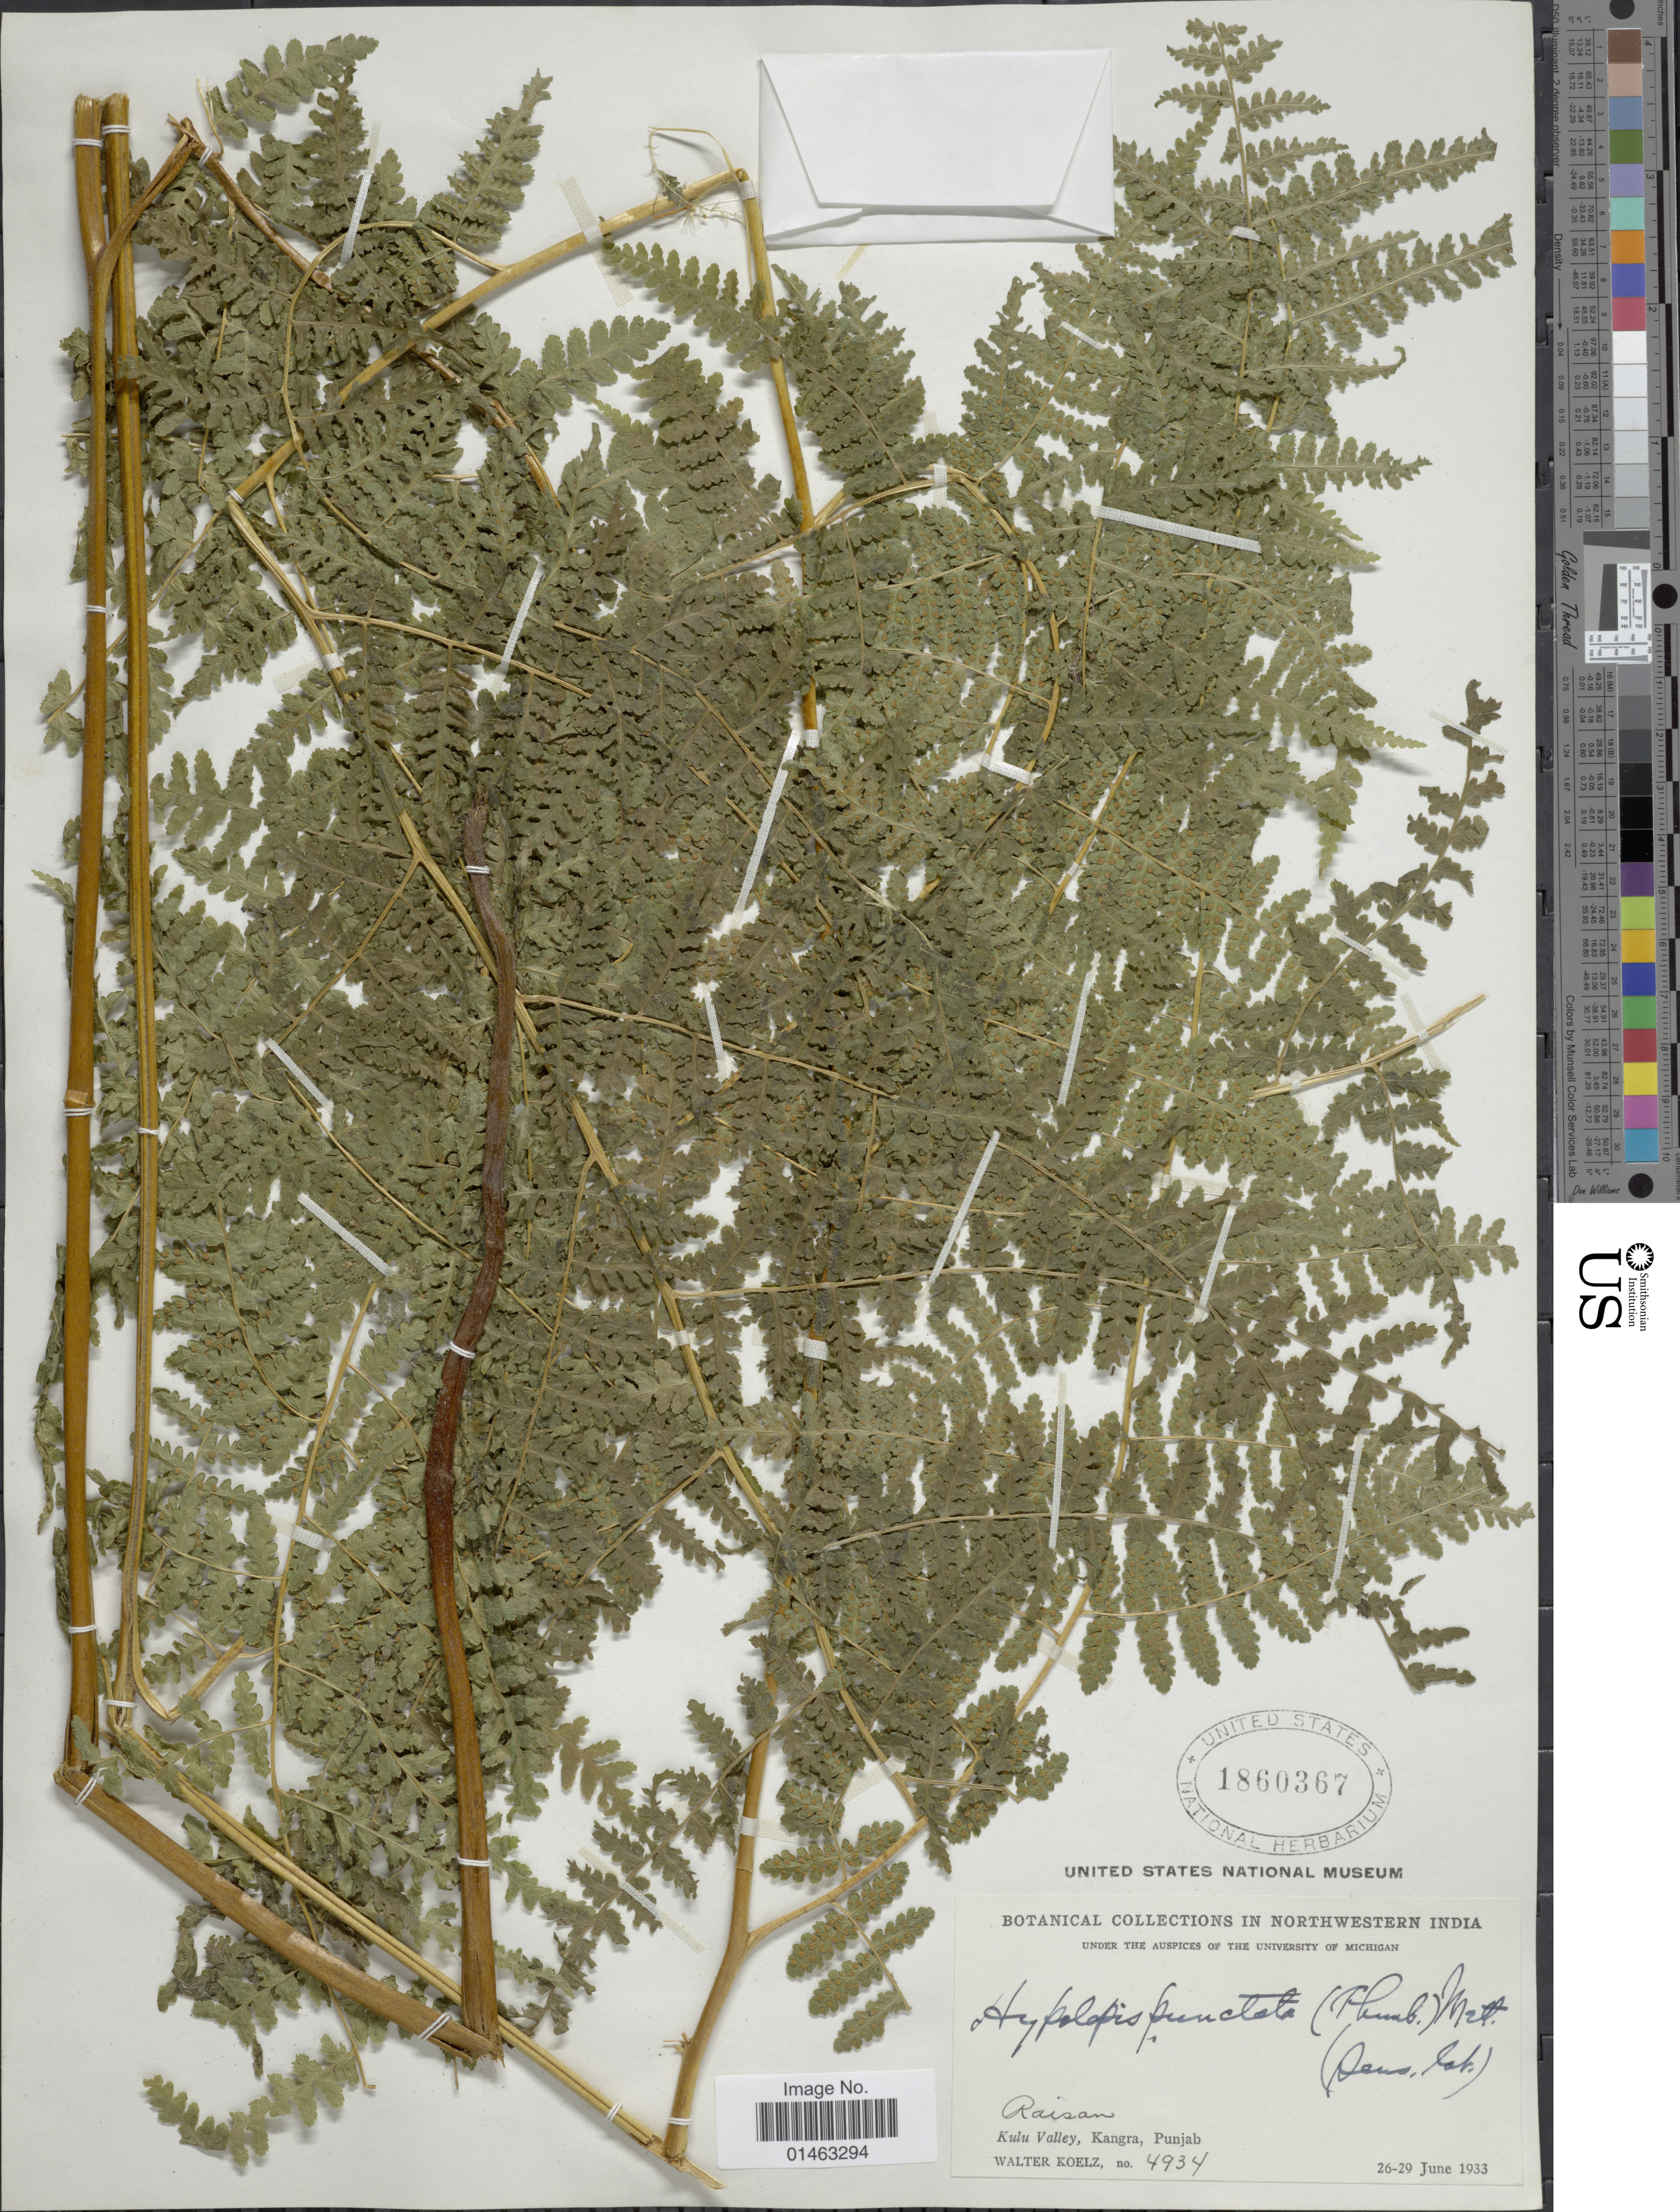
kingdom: Plantae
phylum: Tracheophyta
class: Polypodiopsida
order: Polypodiales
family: Dennstaedtiaceae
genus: Hypolepis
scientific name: Hypolepis punctata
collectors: W. N. Koelz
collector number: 4934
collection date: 1933-06-26/1933-06-29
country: India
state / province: Himachal Pradesh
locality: Northwestern India. Raisan. Kulu Valley, Kangra, Punjab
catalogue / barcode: US 1860367